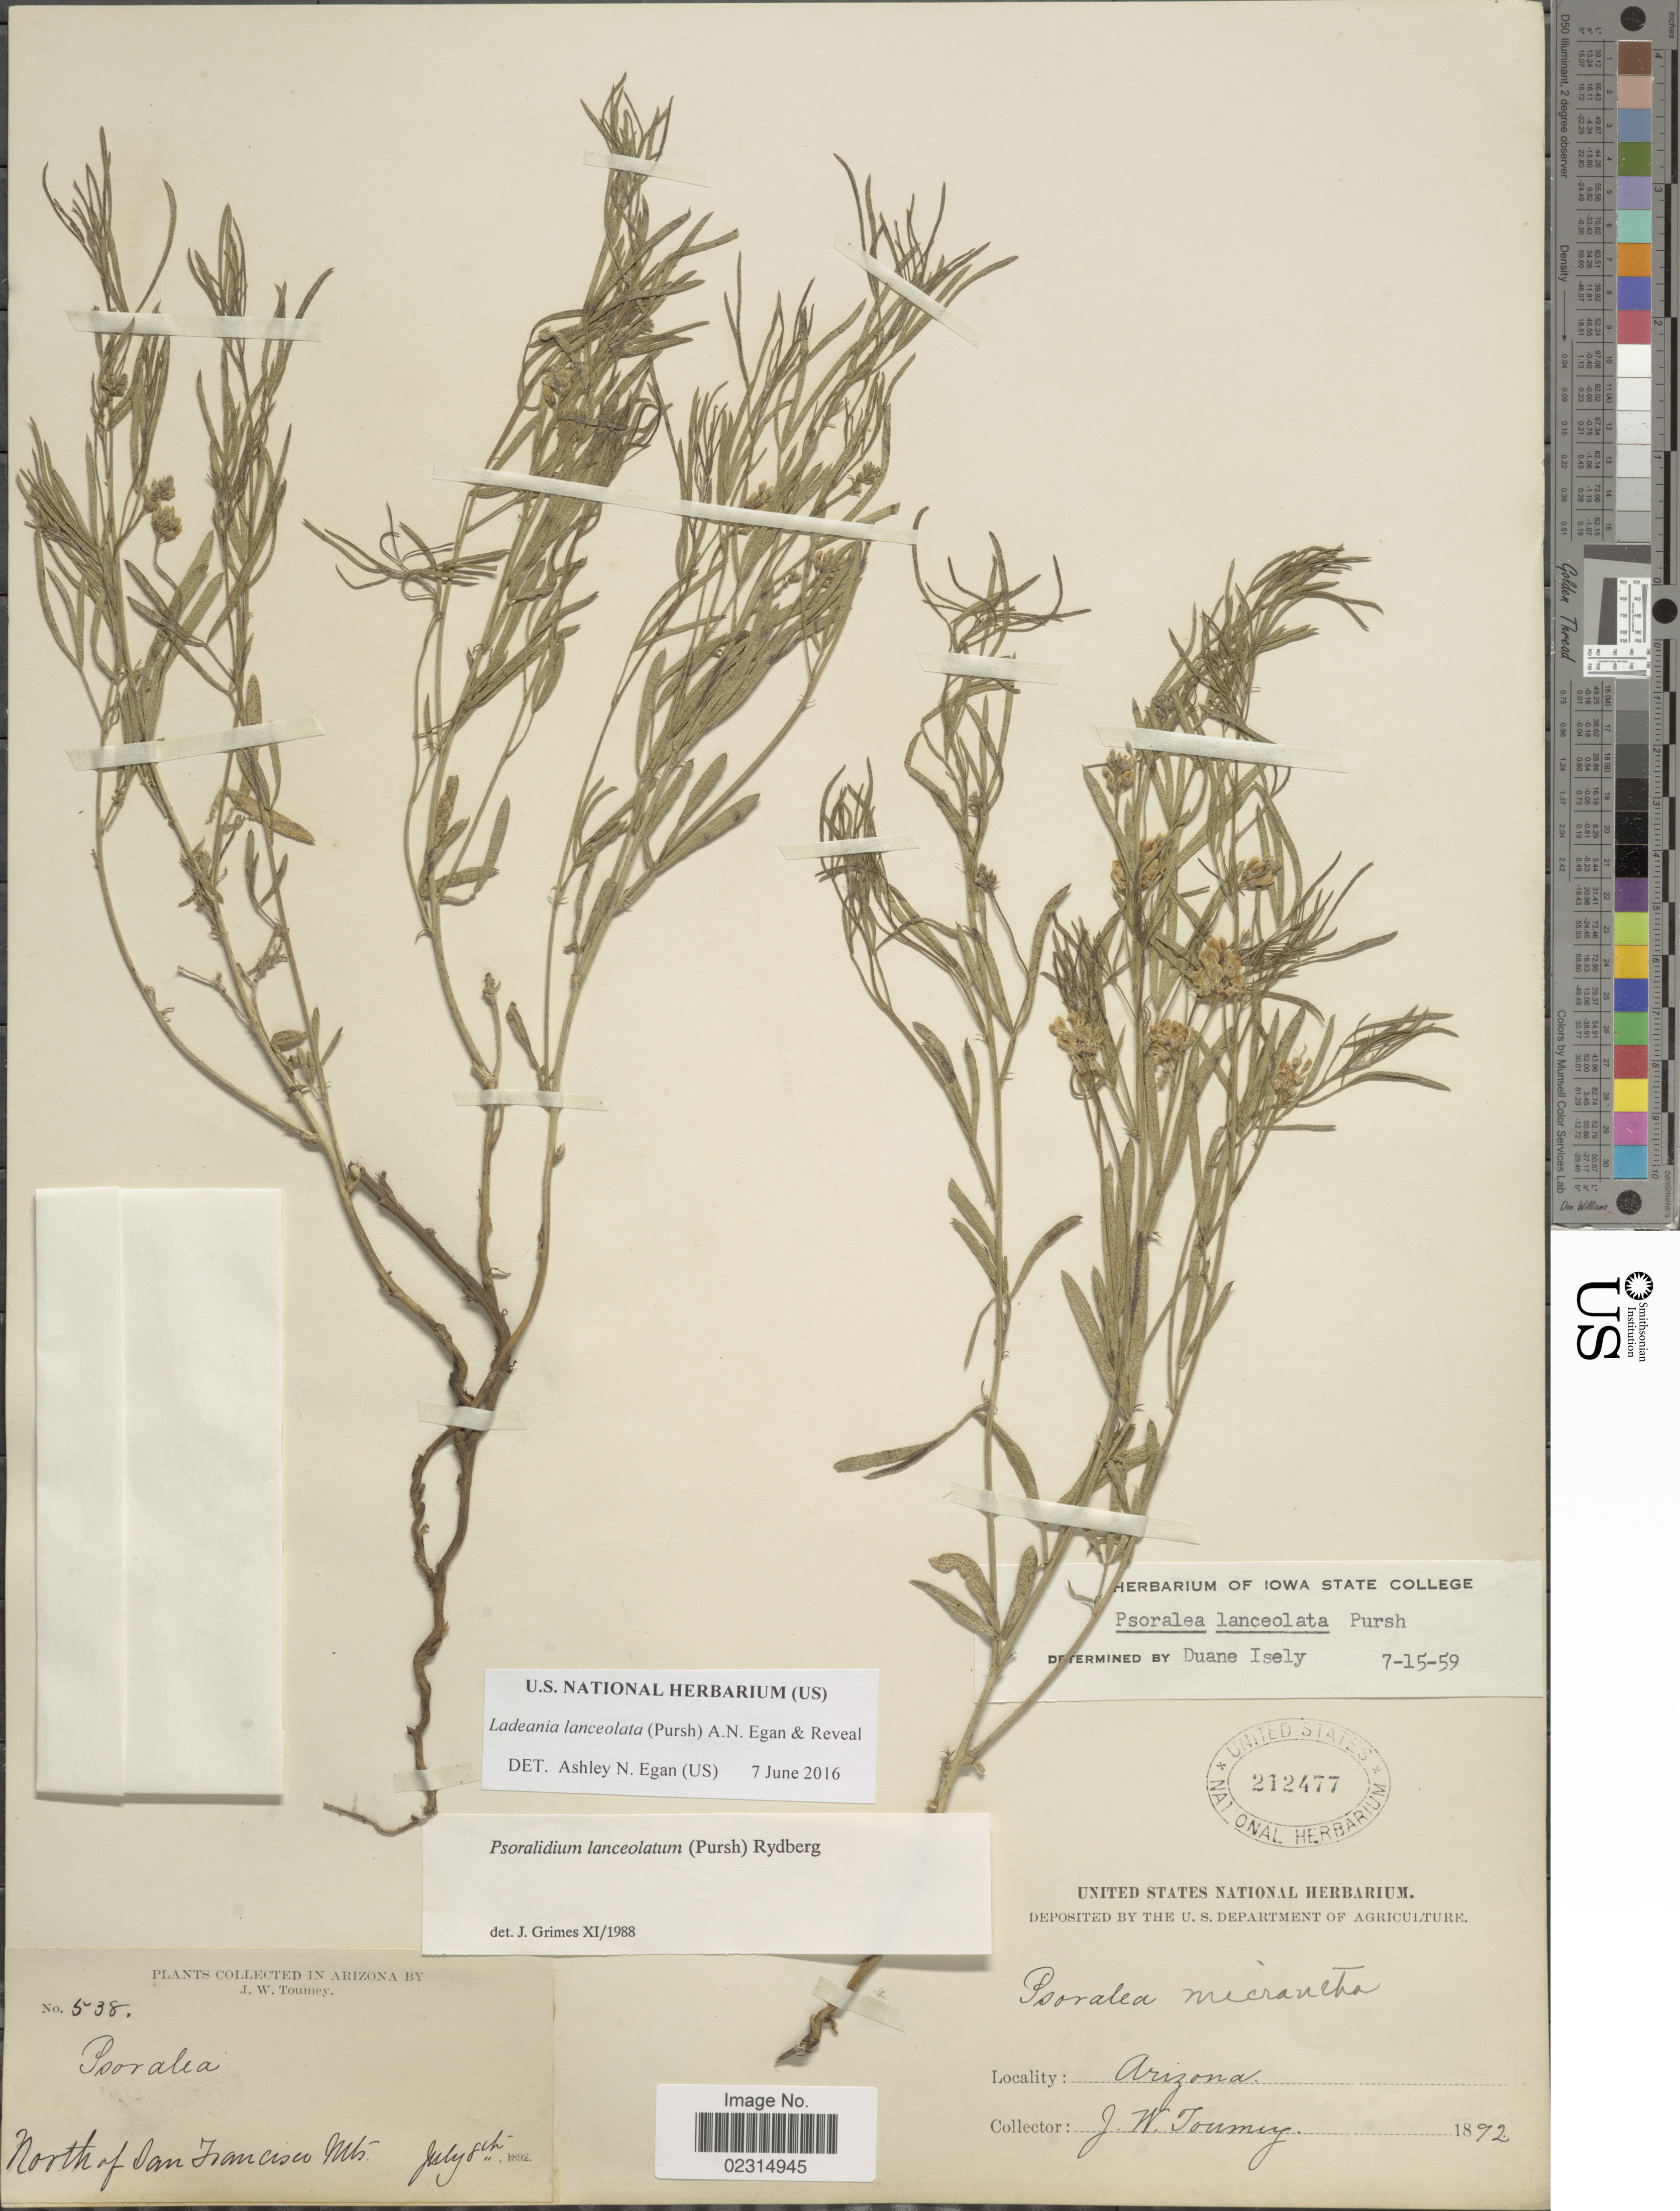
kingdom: Plantae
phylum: Tracheophyta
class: Magnoliopsida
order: Fabales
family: Fabaceae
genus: Ladeania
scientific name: Ladeania lanceolata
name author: (Pursh) A.N. Egan & Reveal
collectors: J. W. Toumey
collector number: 538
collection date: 1892-07-08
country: United States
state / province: Arizona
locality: North of San Francisco Mts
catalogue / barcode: US 212477